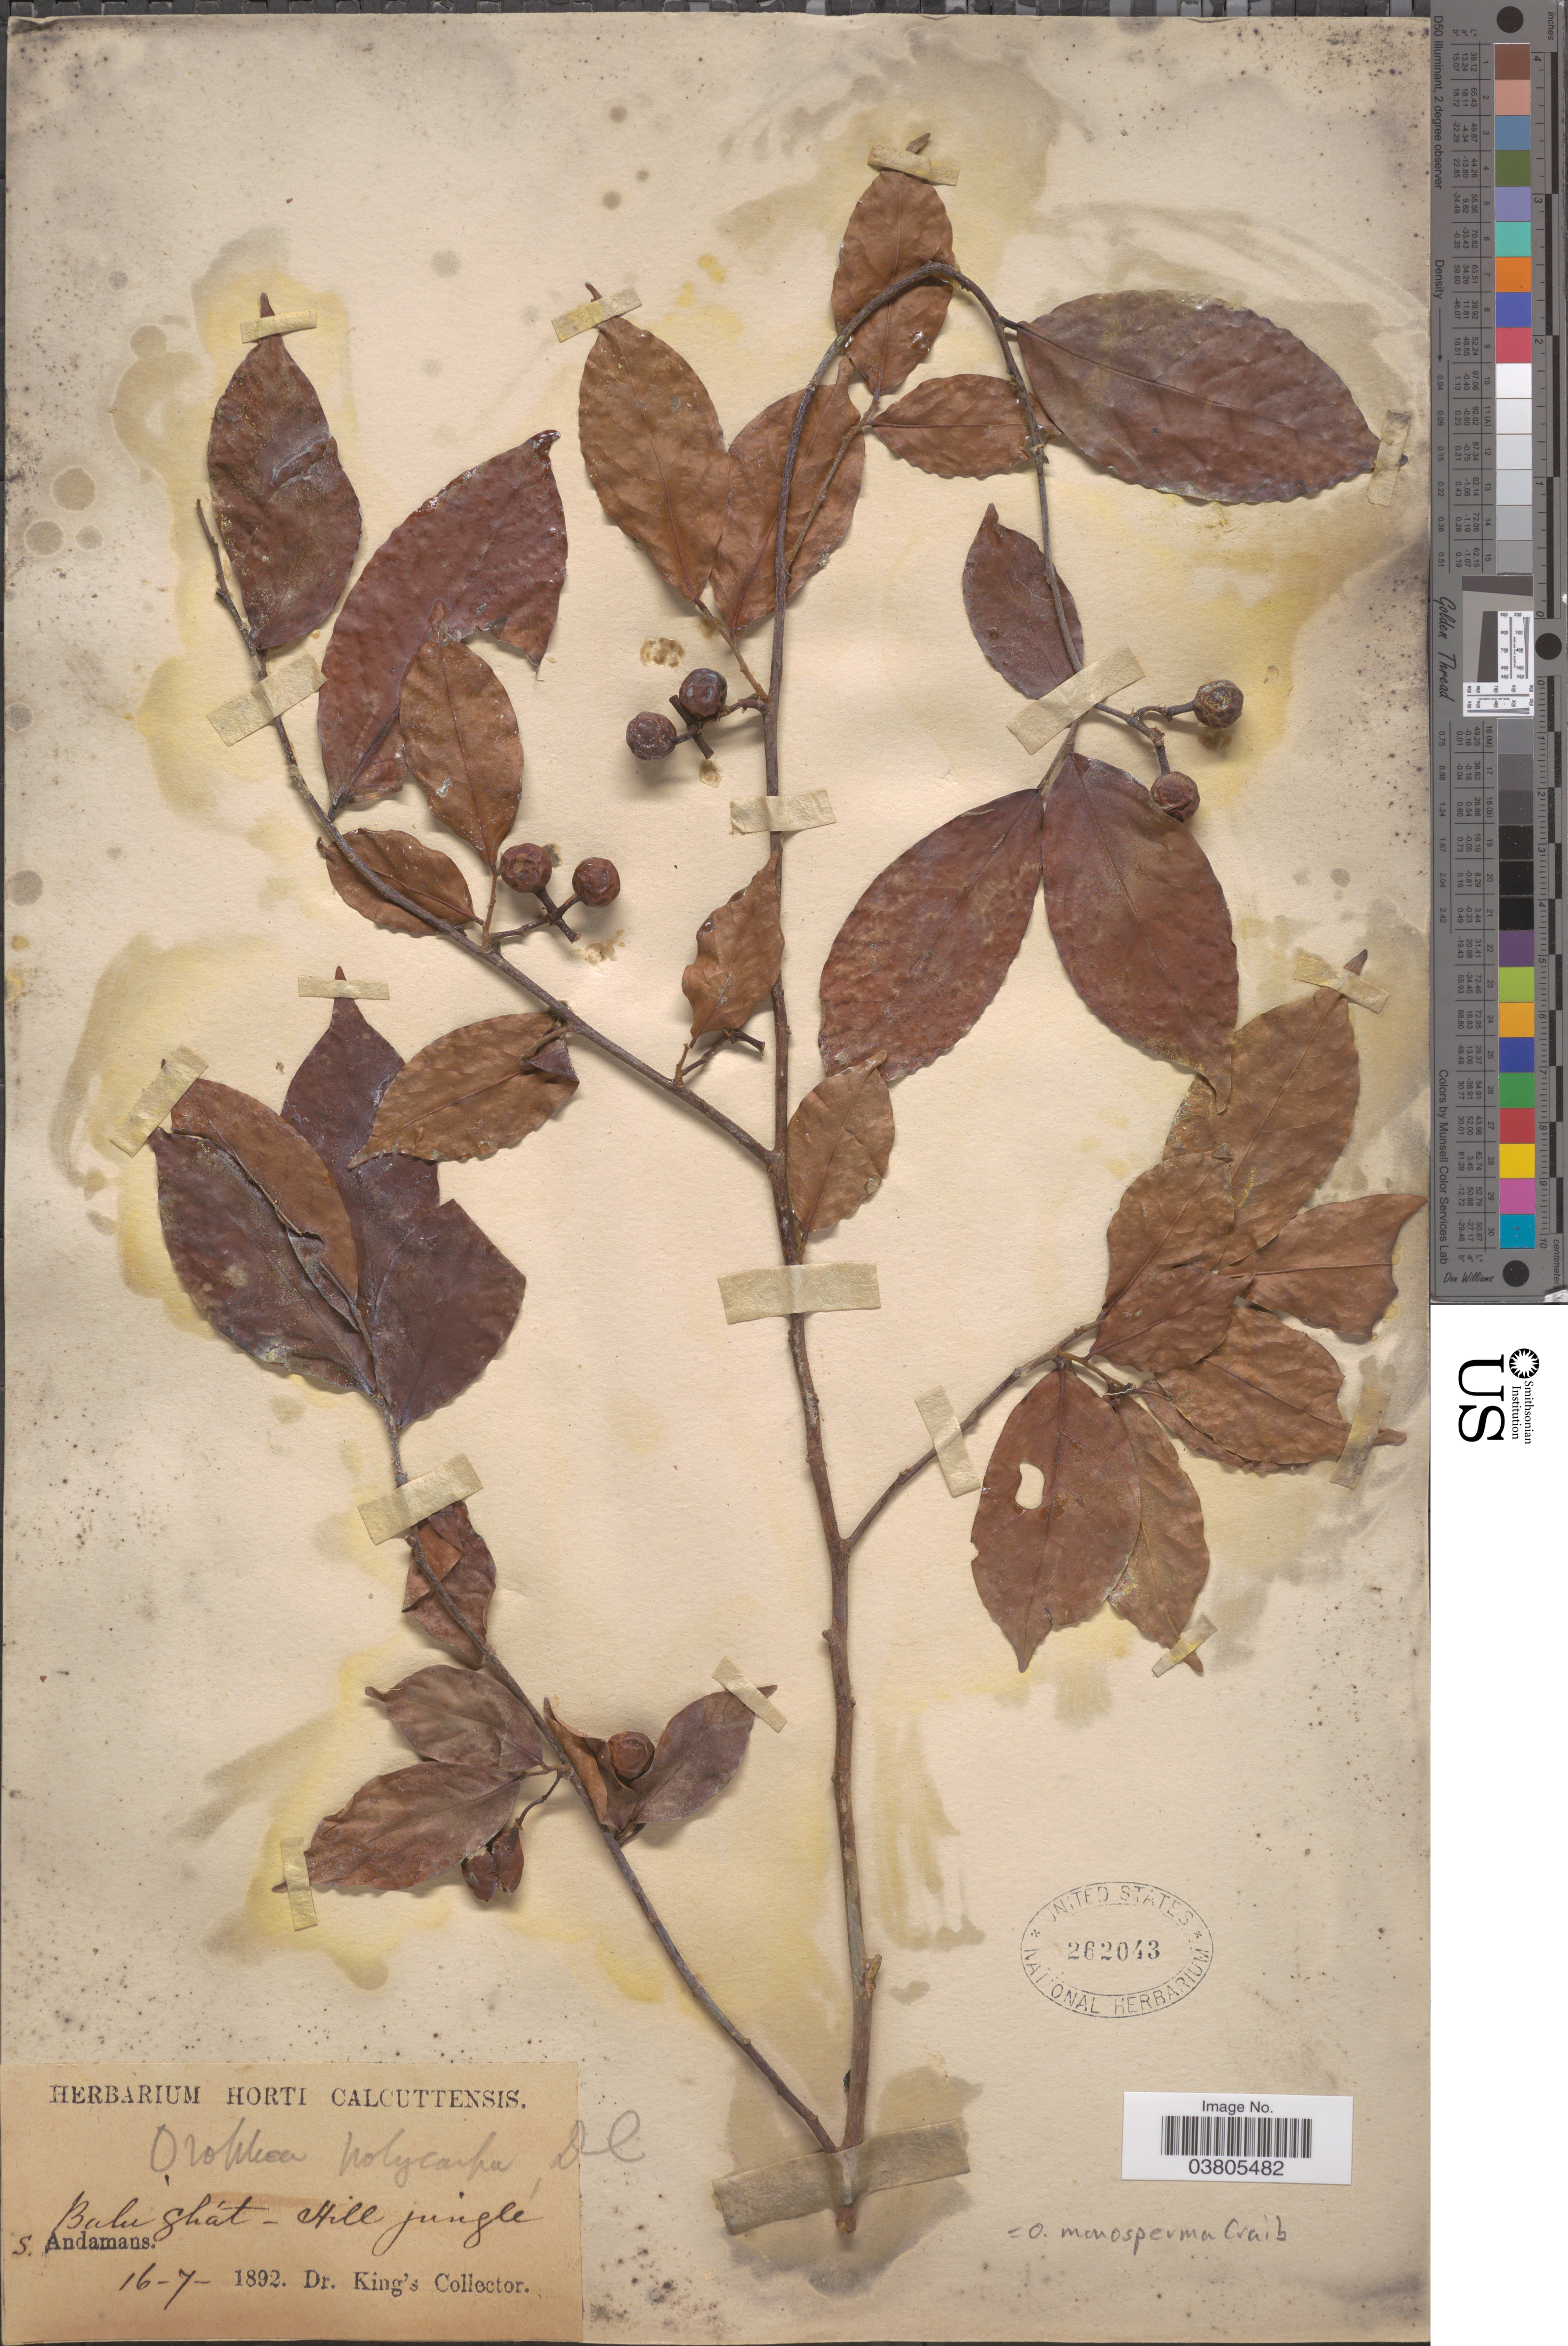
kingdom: Plantae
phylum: Tracheophyta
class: Magnoliopsida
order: Magnoliales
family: Annonaceae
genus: Orophea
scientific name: Orophea monosperma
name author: Craib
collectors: Dr. King's collector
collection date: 1892-07-16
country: India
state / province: Andaman and Nicobar Islands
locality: Balu Ghát - Hill jungle, S. Andamans.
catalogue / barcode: US 262043